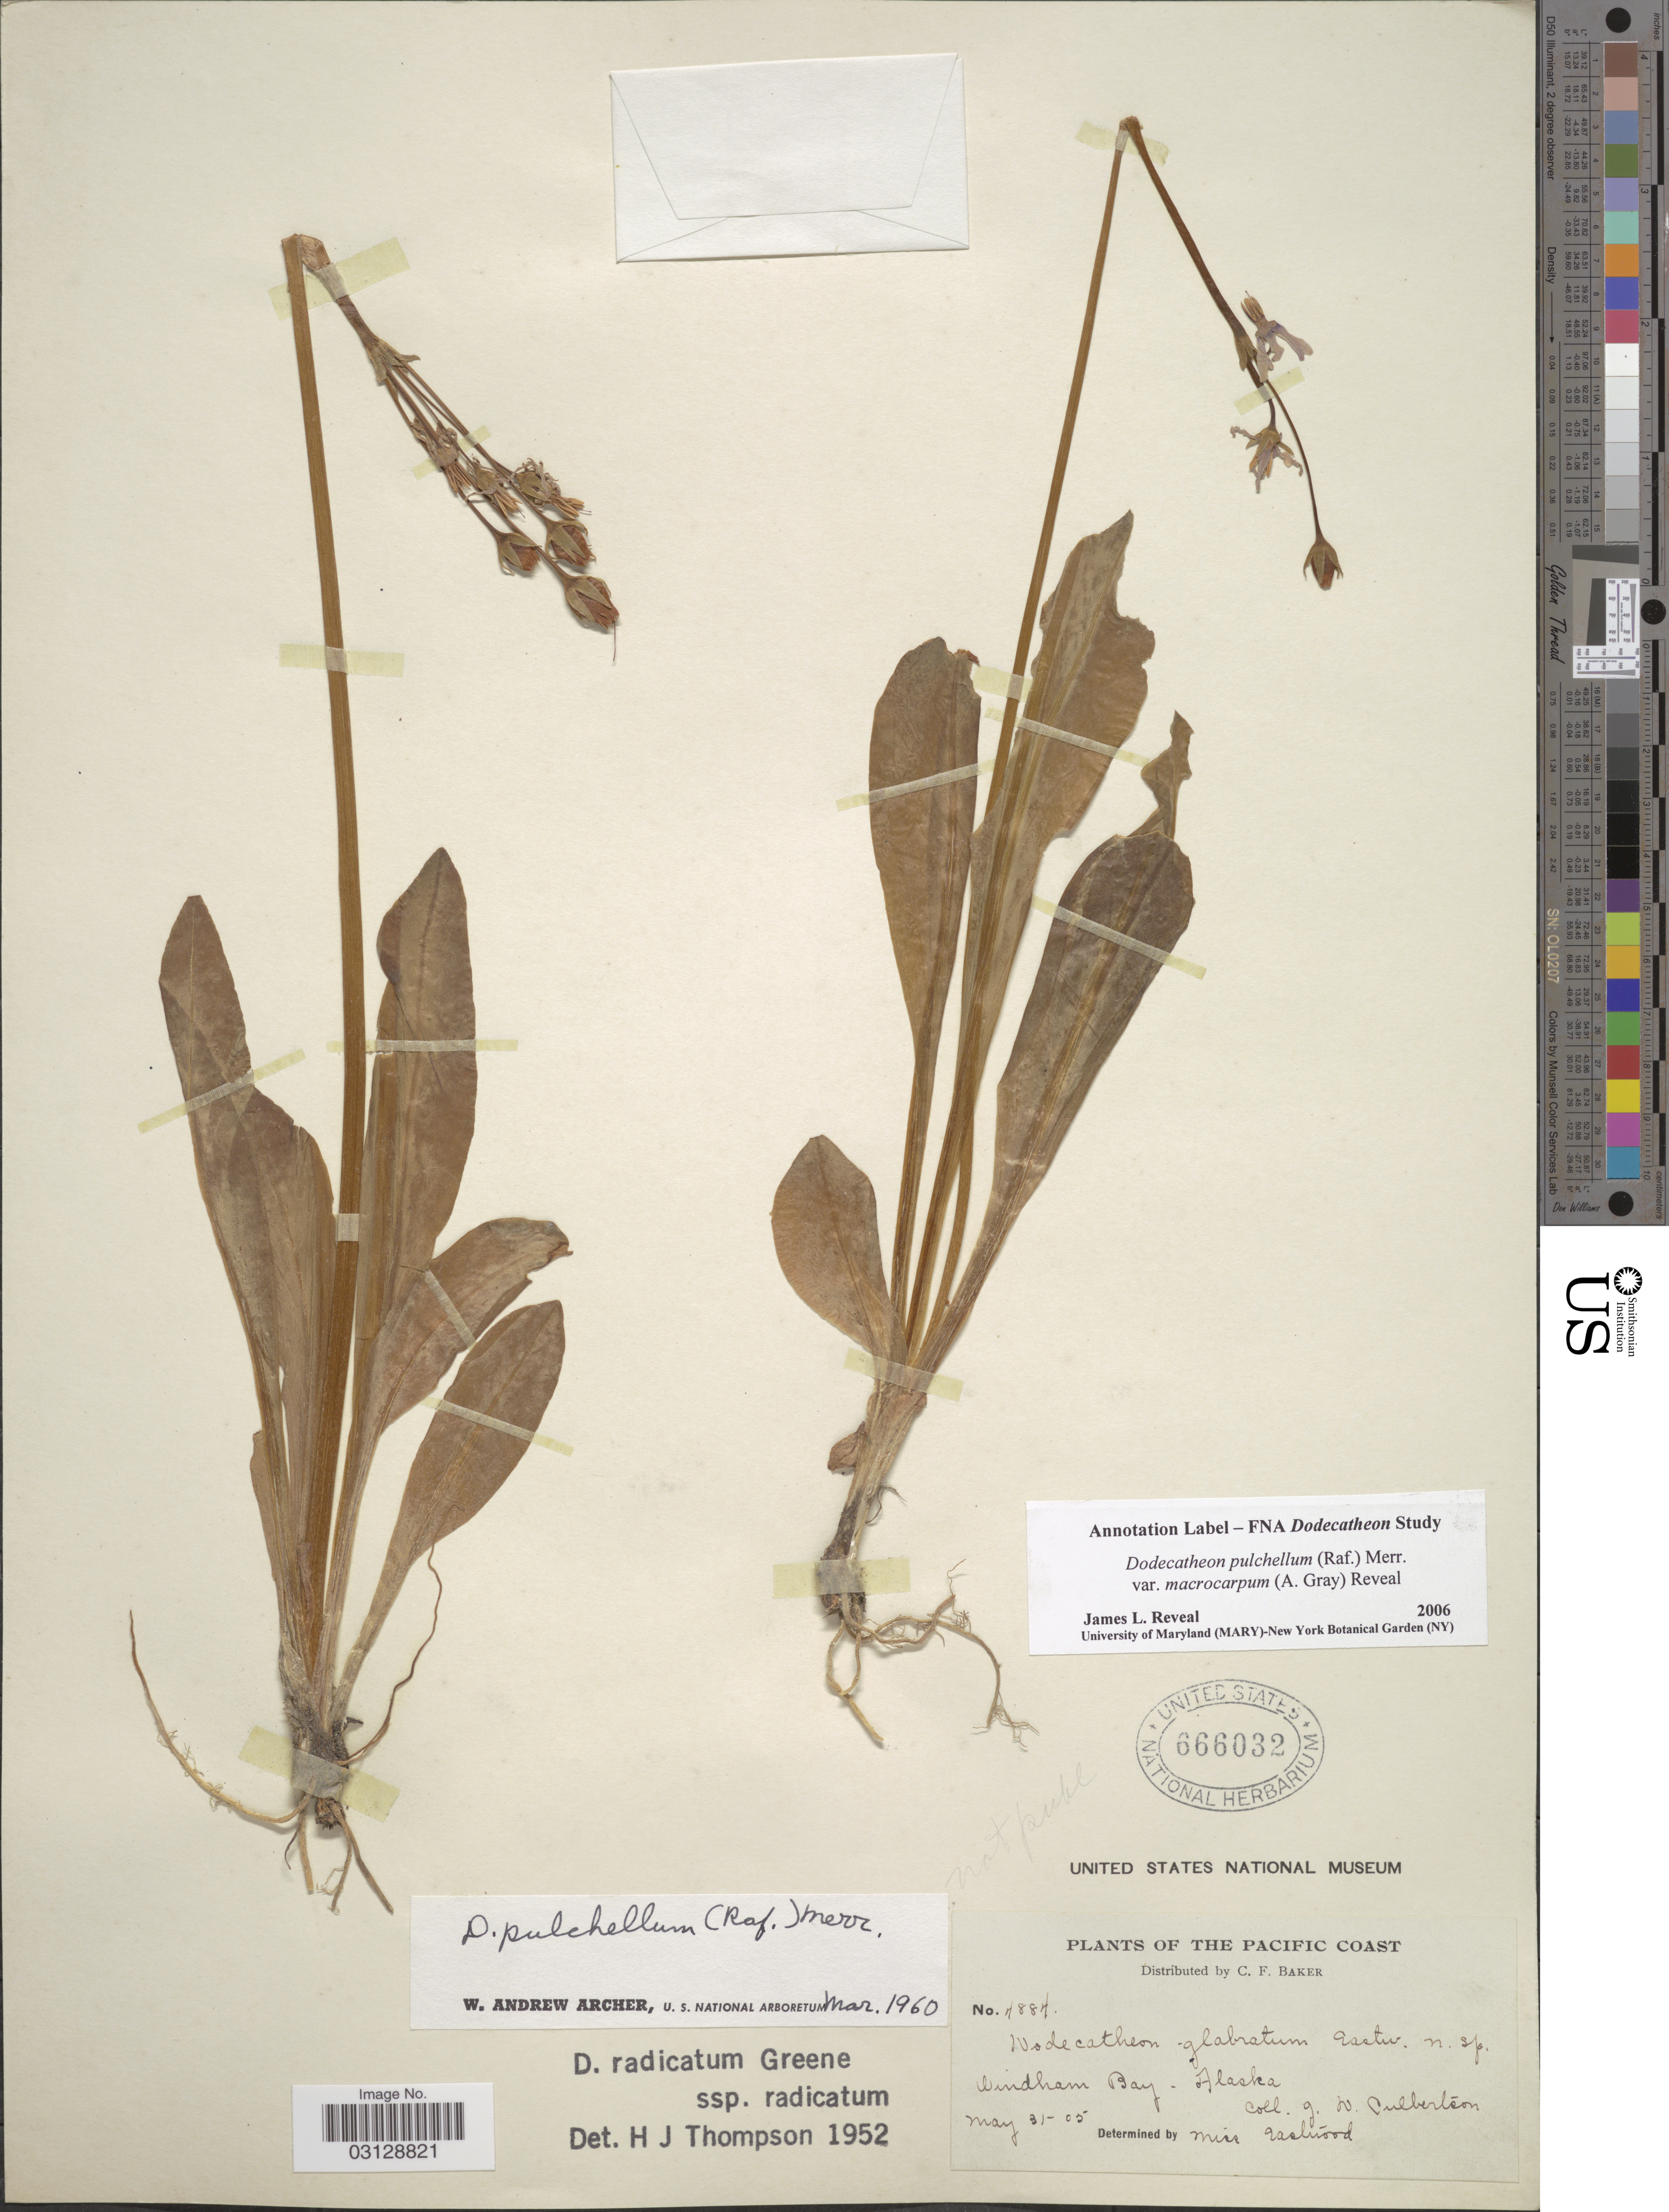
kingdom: Plantae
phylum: Tracheophyta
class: Magnoliopsida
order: Ericales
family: Primulaceae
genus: Dodecatheon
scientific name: Dodecatheon pulchellum var. macrocarpum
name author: (A. Gray) Reveal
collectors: J. Culbertson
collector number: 4884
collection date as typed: Transcribed d/m/y: 31/5/5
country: United States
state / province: Alaska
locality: The Pacific Coast. Windham Bay.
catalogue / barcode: US 666032